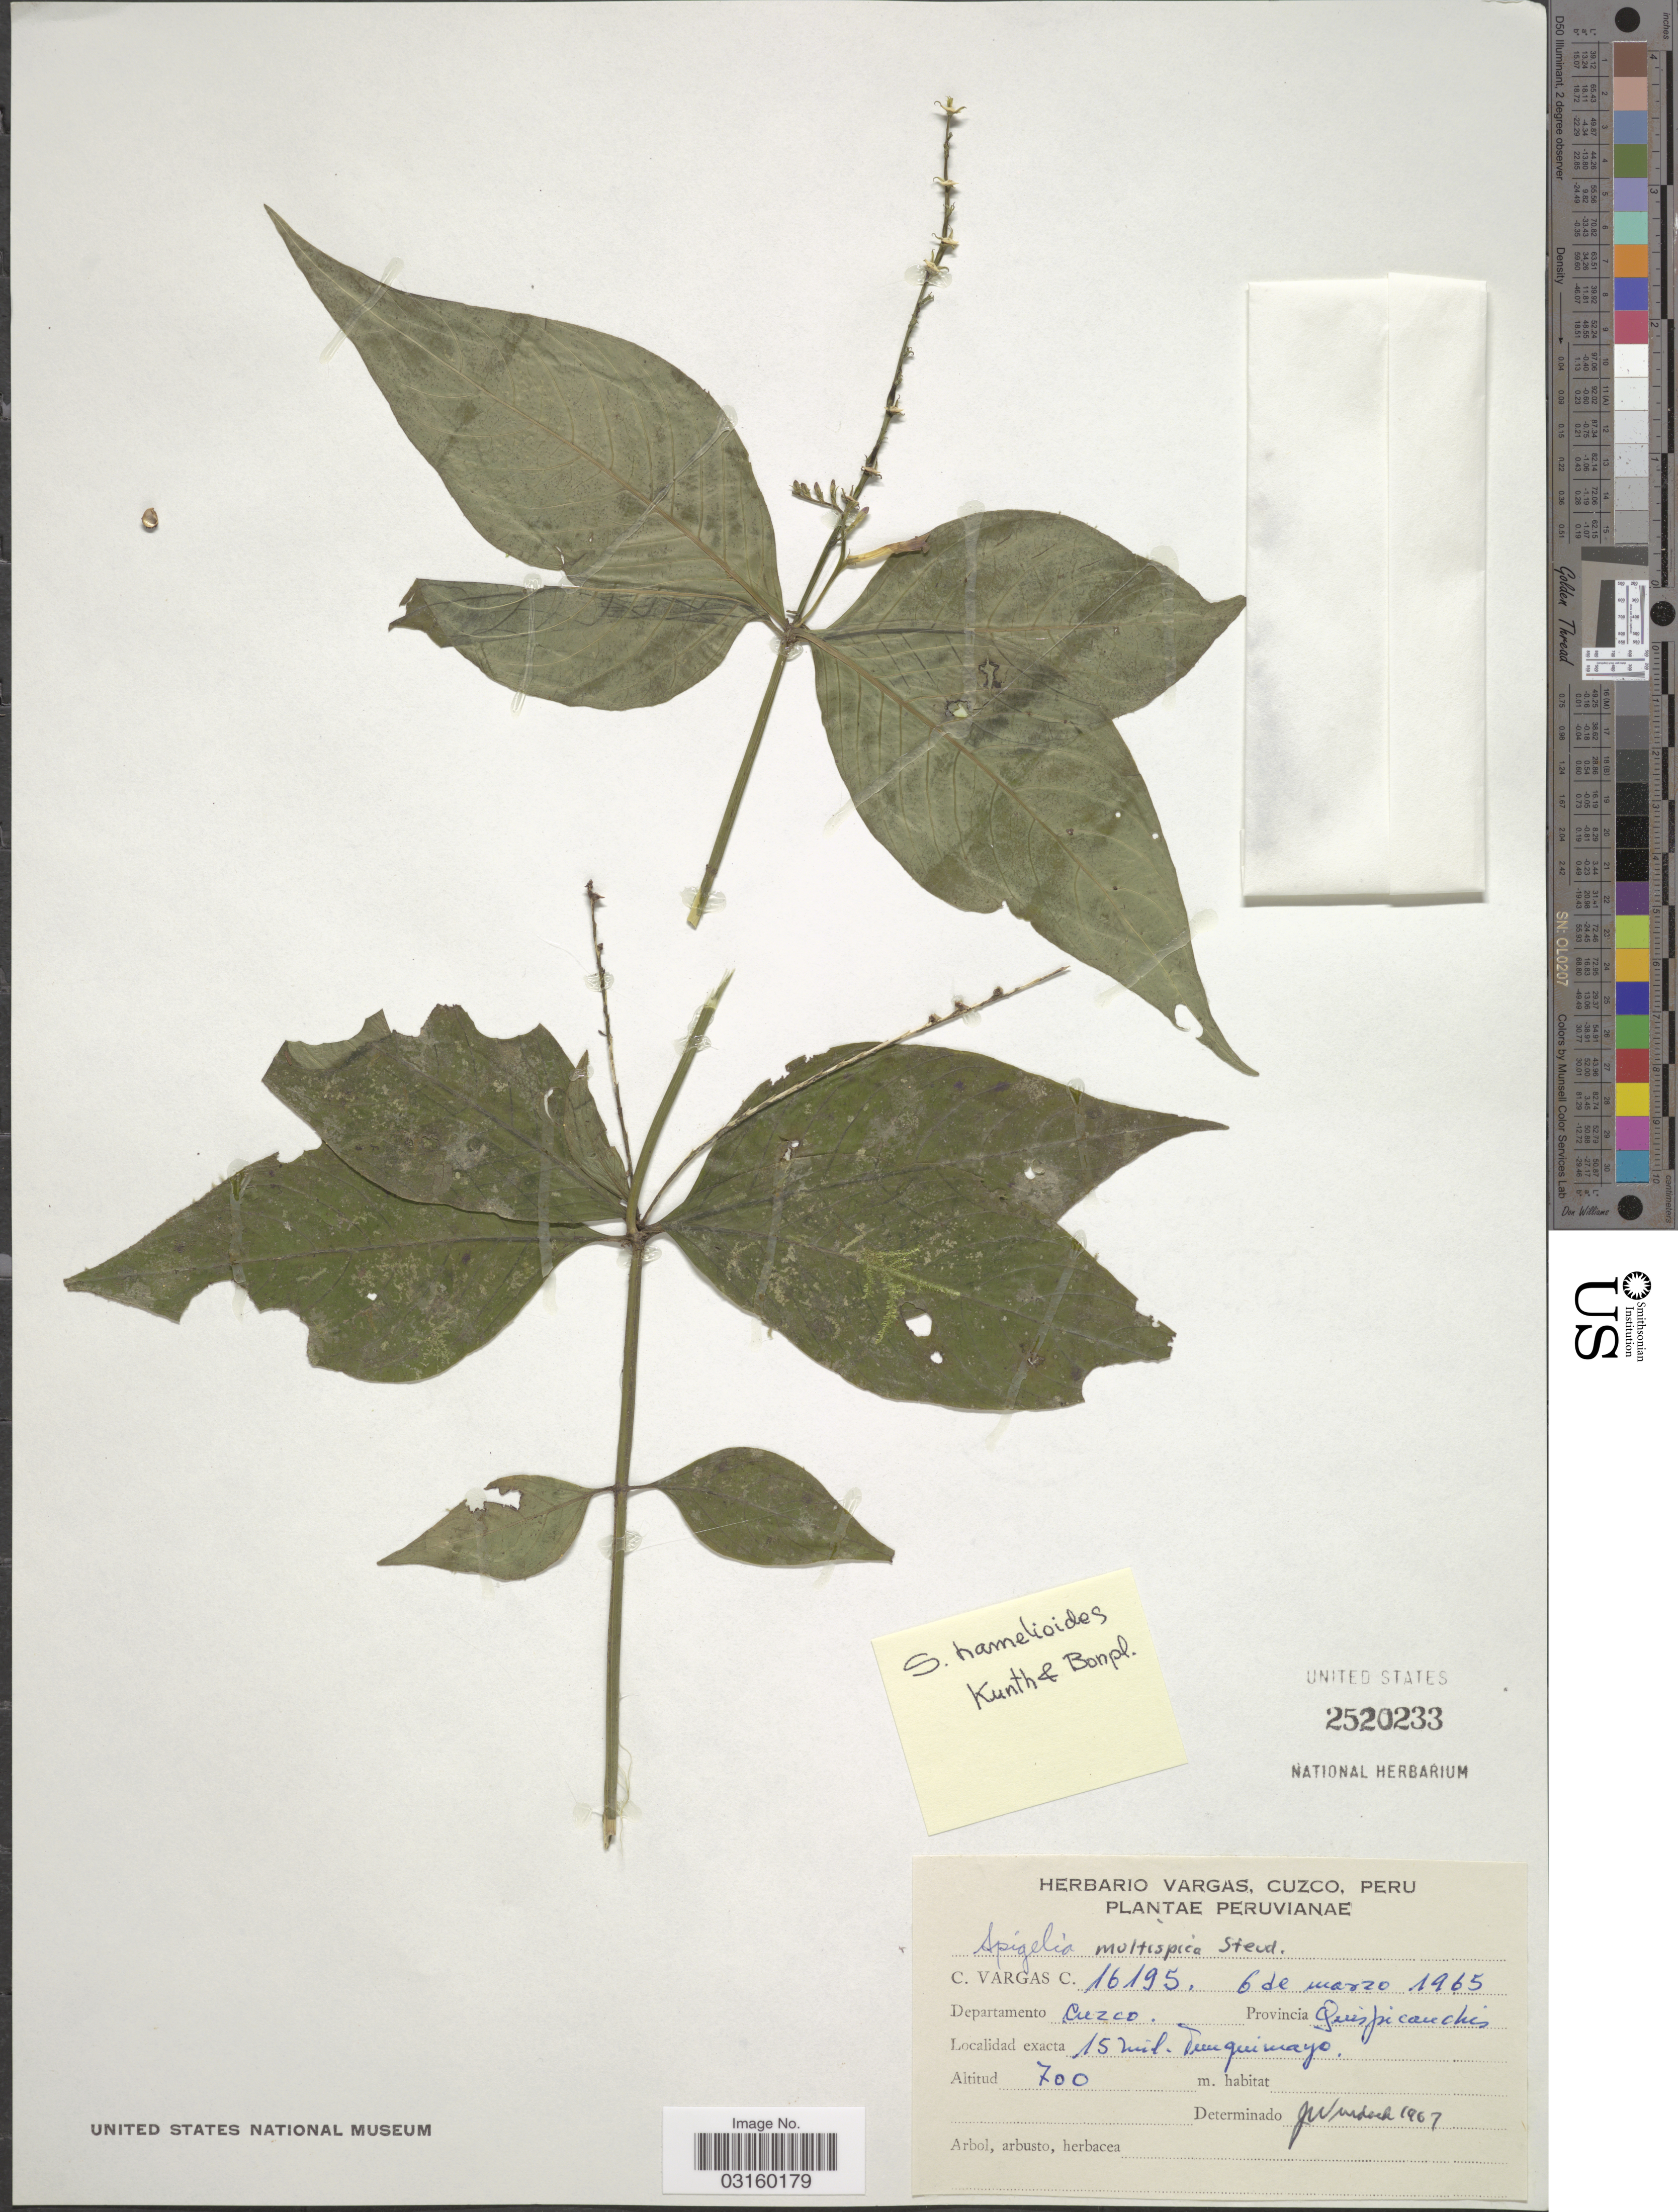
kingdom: Plantae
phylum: Tracheophyta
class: Magnoliopsida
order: Gentianales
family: Loganiaceae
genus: Spigelia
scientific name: Spigelia hamelioides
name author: Kunth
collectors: C. Vargas Calderón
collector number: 16195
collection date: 1965-03-06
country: Peru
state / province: Cusco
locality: Departamento Cuzco. Provincia Quispicanchis, 15 mil Tunquimayo.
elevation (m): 700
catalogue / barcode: US 2520233